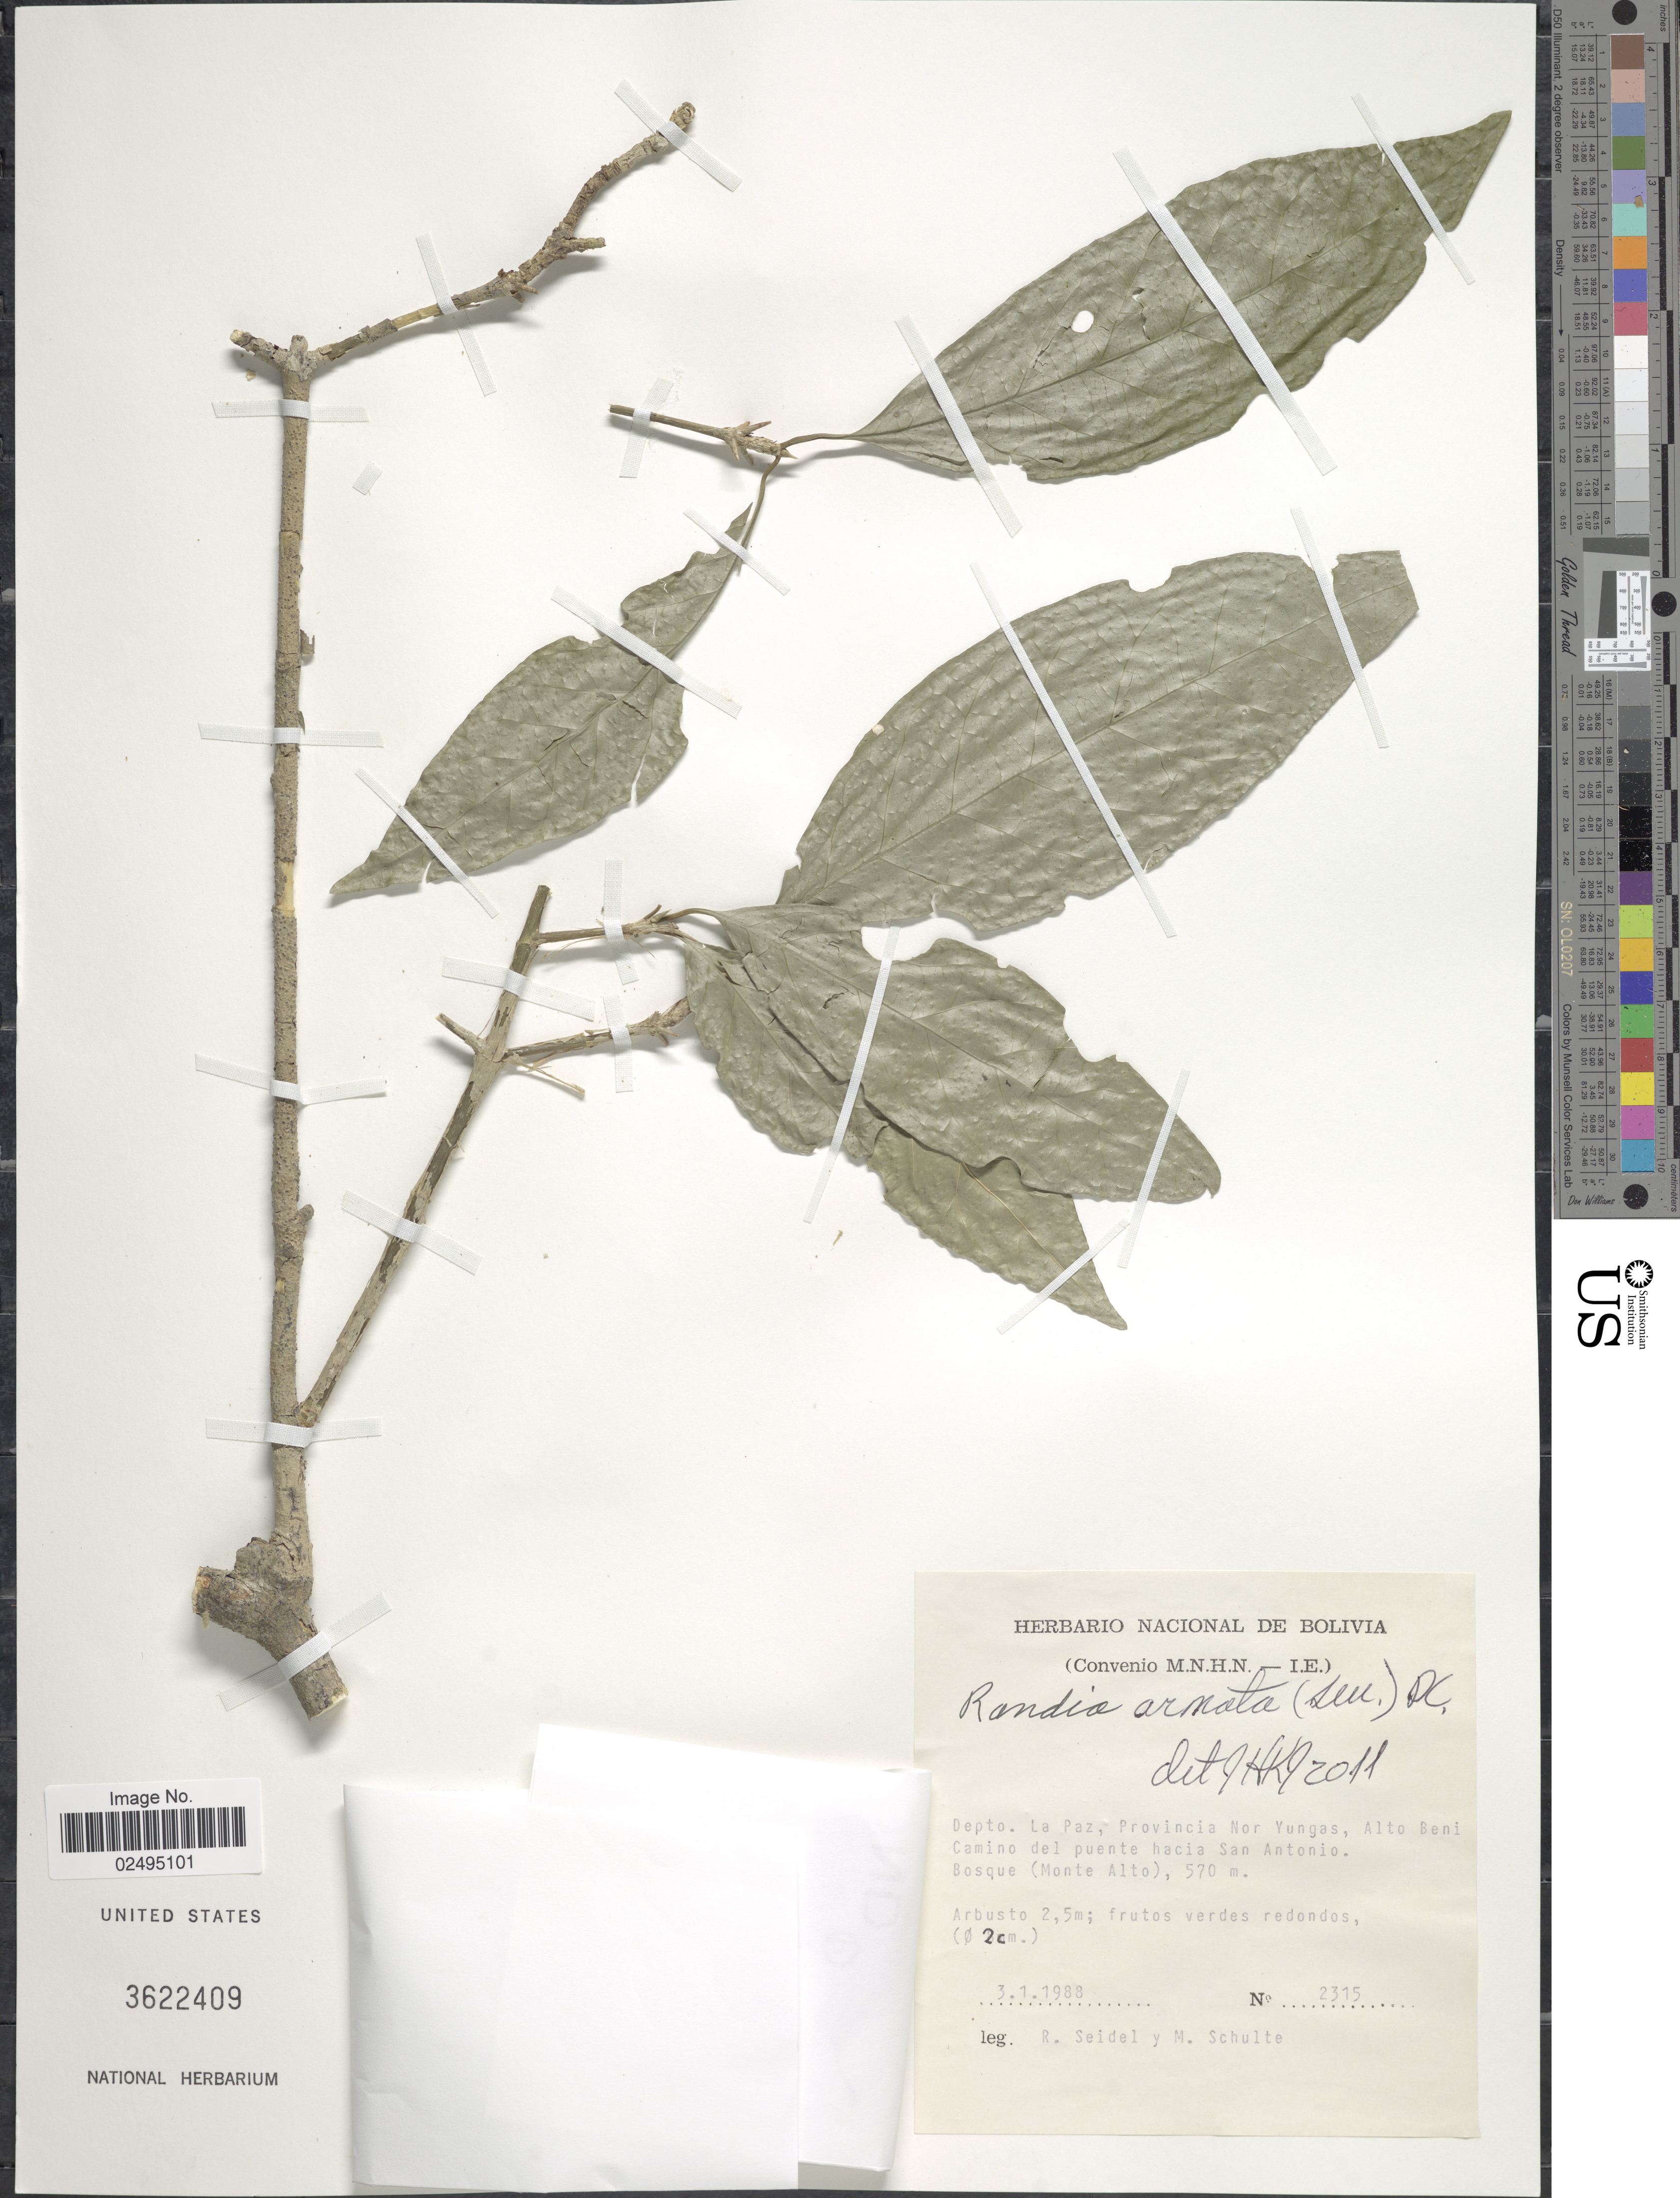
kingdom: Plantae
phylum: Tracheophyta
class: Magnoliopsida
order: Gentianales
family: Rubiaceae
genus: Randia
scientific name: Randia armata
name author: (Sw.) DC.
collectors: R. Seidel & M. Schulte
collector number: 2315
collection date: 1988-01-03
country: Bolivia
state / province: La Paz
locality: Provincia Nor Yungas, Alto Beni Camino del puente hacia San Antonio, Bosque (Monte Alto)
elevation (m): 570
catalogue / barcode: US 3622409